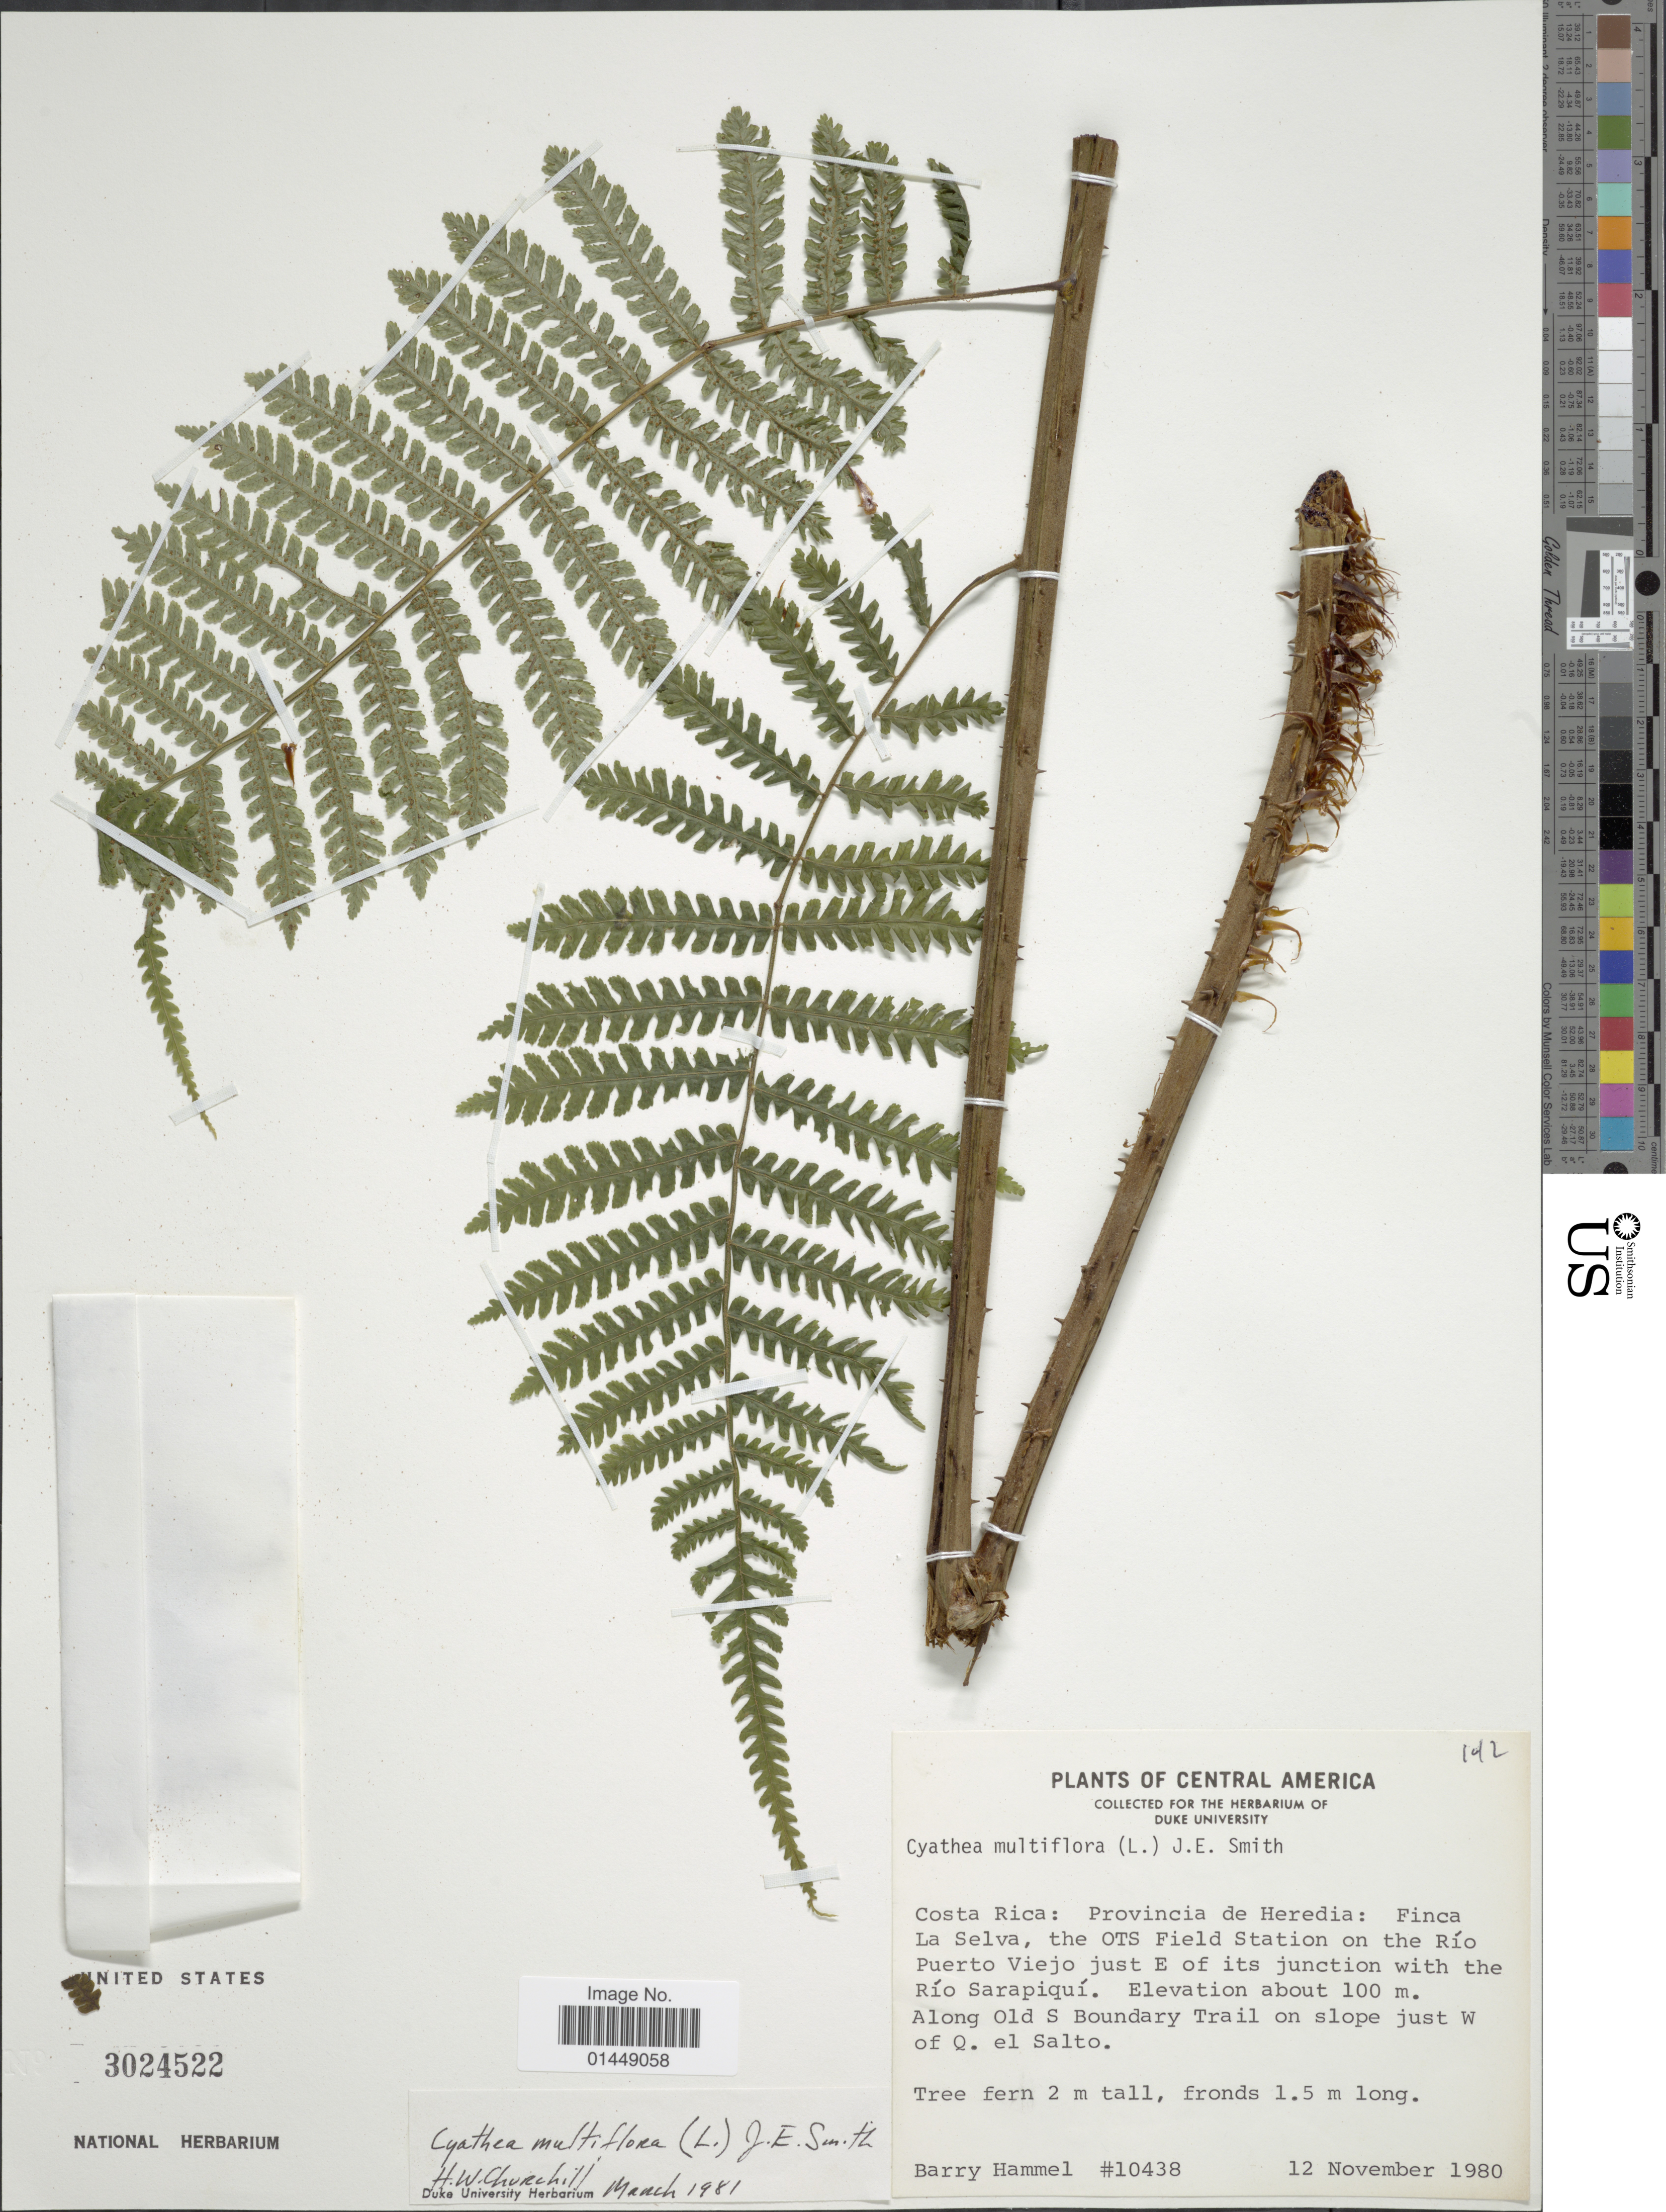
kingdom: Plantae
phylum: Tracheophyta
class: Polypodiopsida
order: Cyatheales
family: Cyatheaceae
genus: Cyathea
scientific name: Cyathea multiflora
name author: Sm.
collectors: B. Hammel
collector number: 10438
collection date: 1980-11-12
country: Costa Rica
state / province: Heredia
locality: Costa Rica: Provincia de Heredia: Finca La Selva, the OTS Field Station on the Río Puerto Viejo just E of its junction with the Río Sarapiquí. Along Old S Boundary Trail on slope just W of Q. el Salto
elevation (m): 100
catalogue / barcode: US 3024522